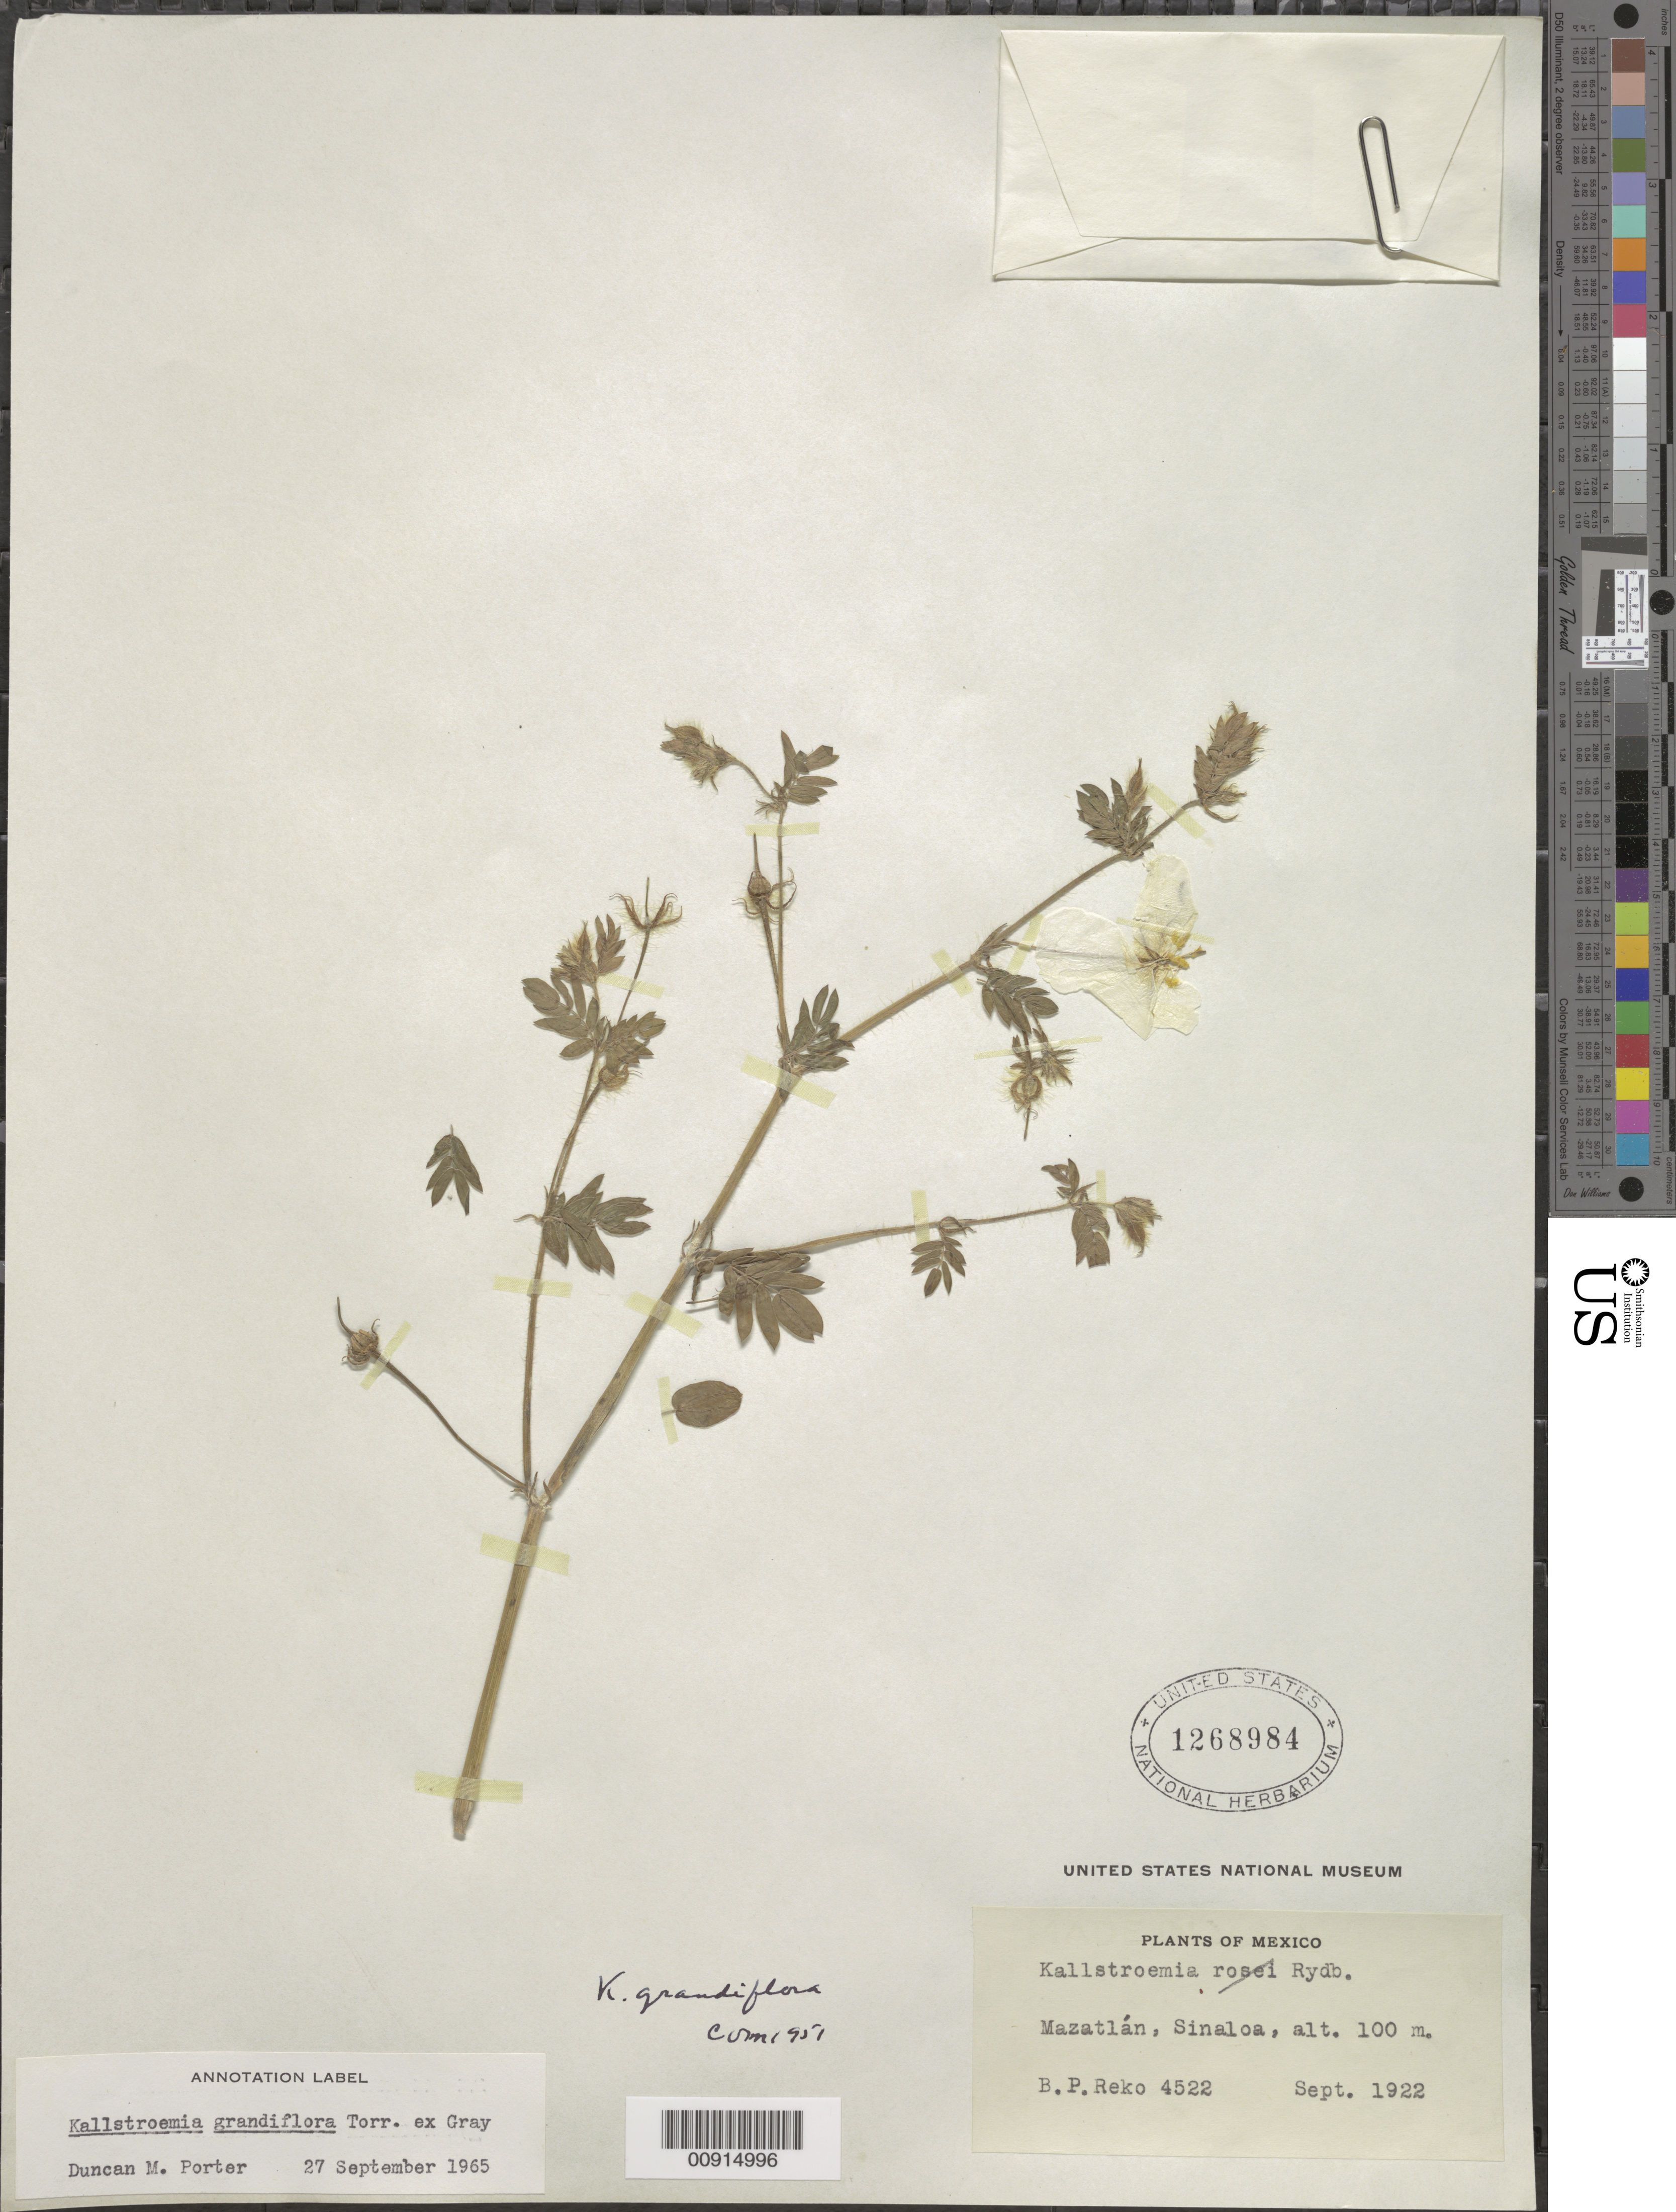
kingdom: Plantae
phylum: Tracheophyta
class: Magnoliopsida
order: Zygophyllales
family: Zygophyllaceae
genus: Kallstroemia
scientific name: Kallstroemia grandiflora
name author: Torr. ex A. Gray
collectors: B. P. Reko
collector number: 4522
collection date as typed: Sep 1922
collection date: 1922-09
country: Mexico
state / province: Sinaloa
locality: Mazatlán, Sinaloa.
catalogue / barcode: US 1268984